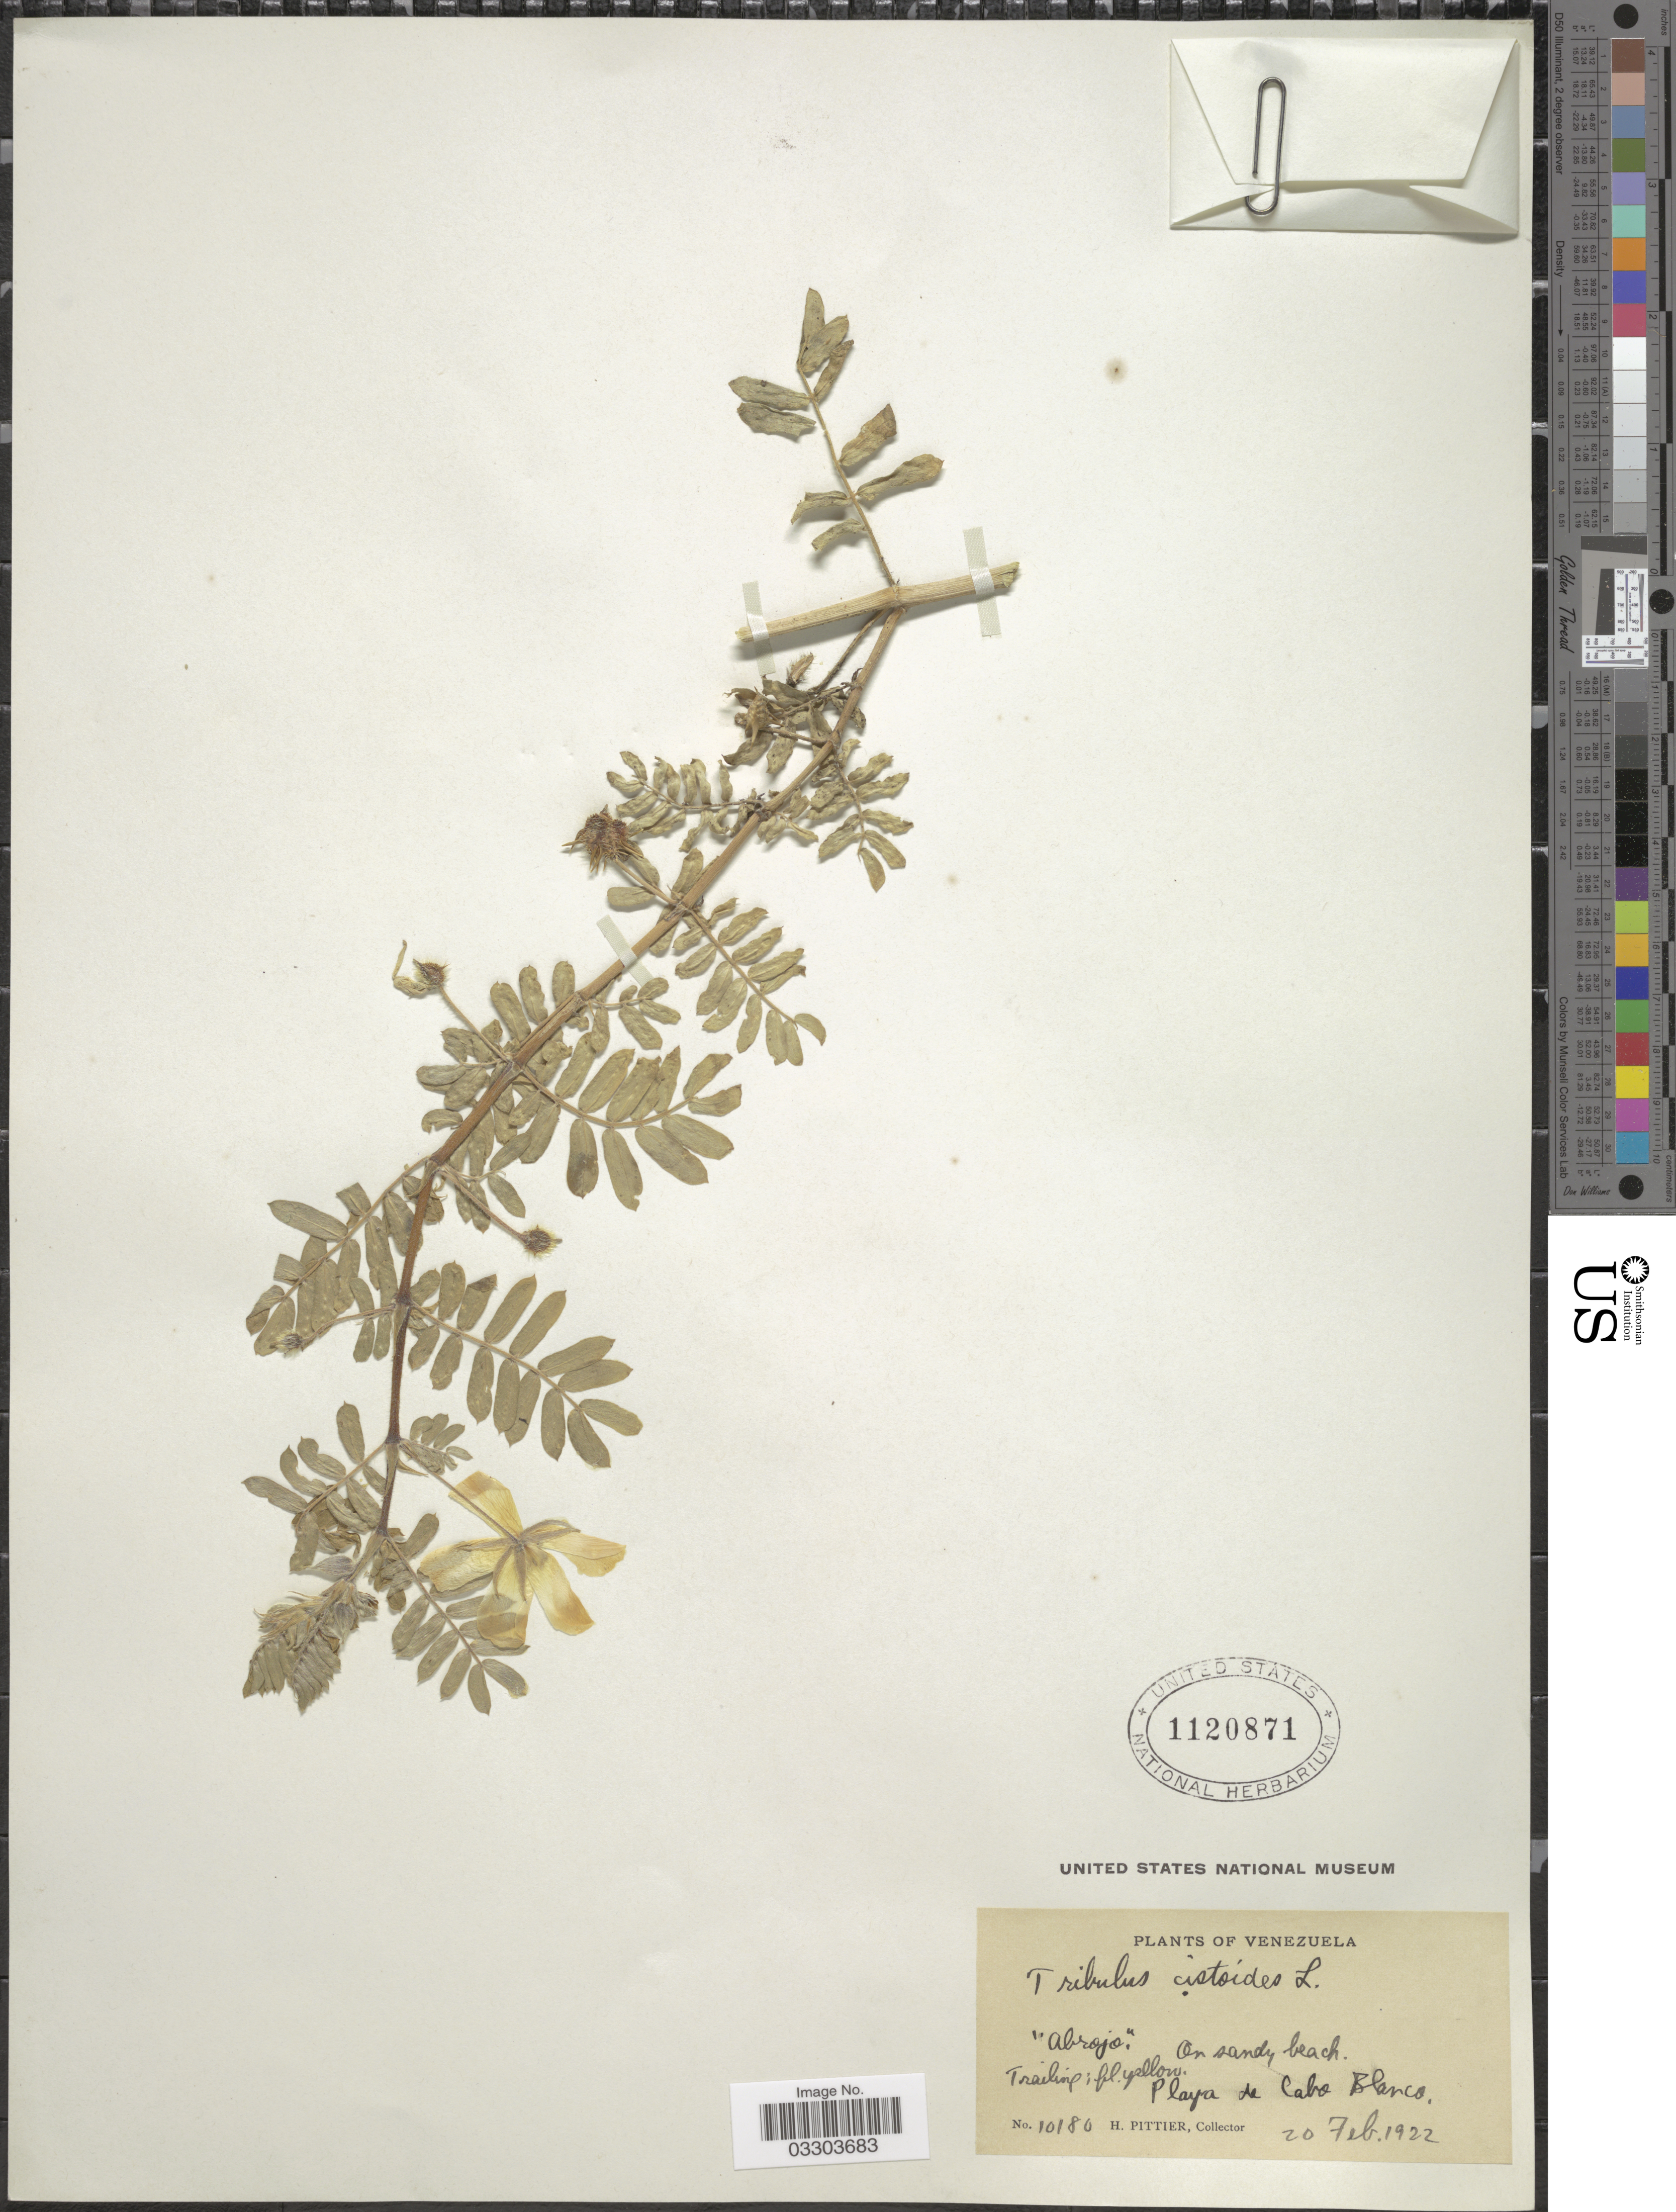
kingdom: Plantae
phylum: Tracheophyta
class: Magnoliopsida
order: Zygophyllales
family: Zygophyllaceae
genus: Tribulus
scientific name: Tribulus cistoides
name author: L.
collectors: H. F. Pittier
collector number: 10180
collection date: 1922-02-20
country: Venezuela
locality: Playa de Cabo Blanco.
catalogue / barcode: US 1120871